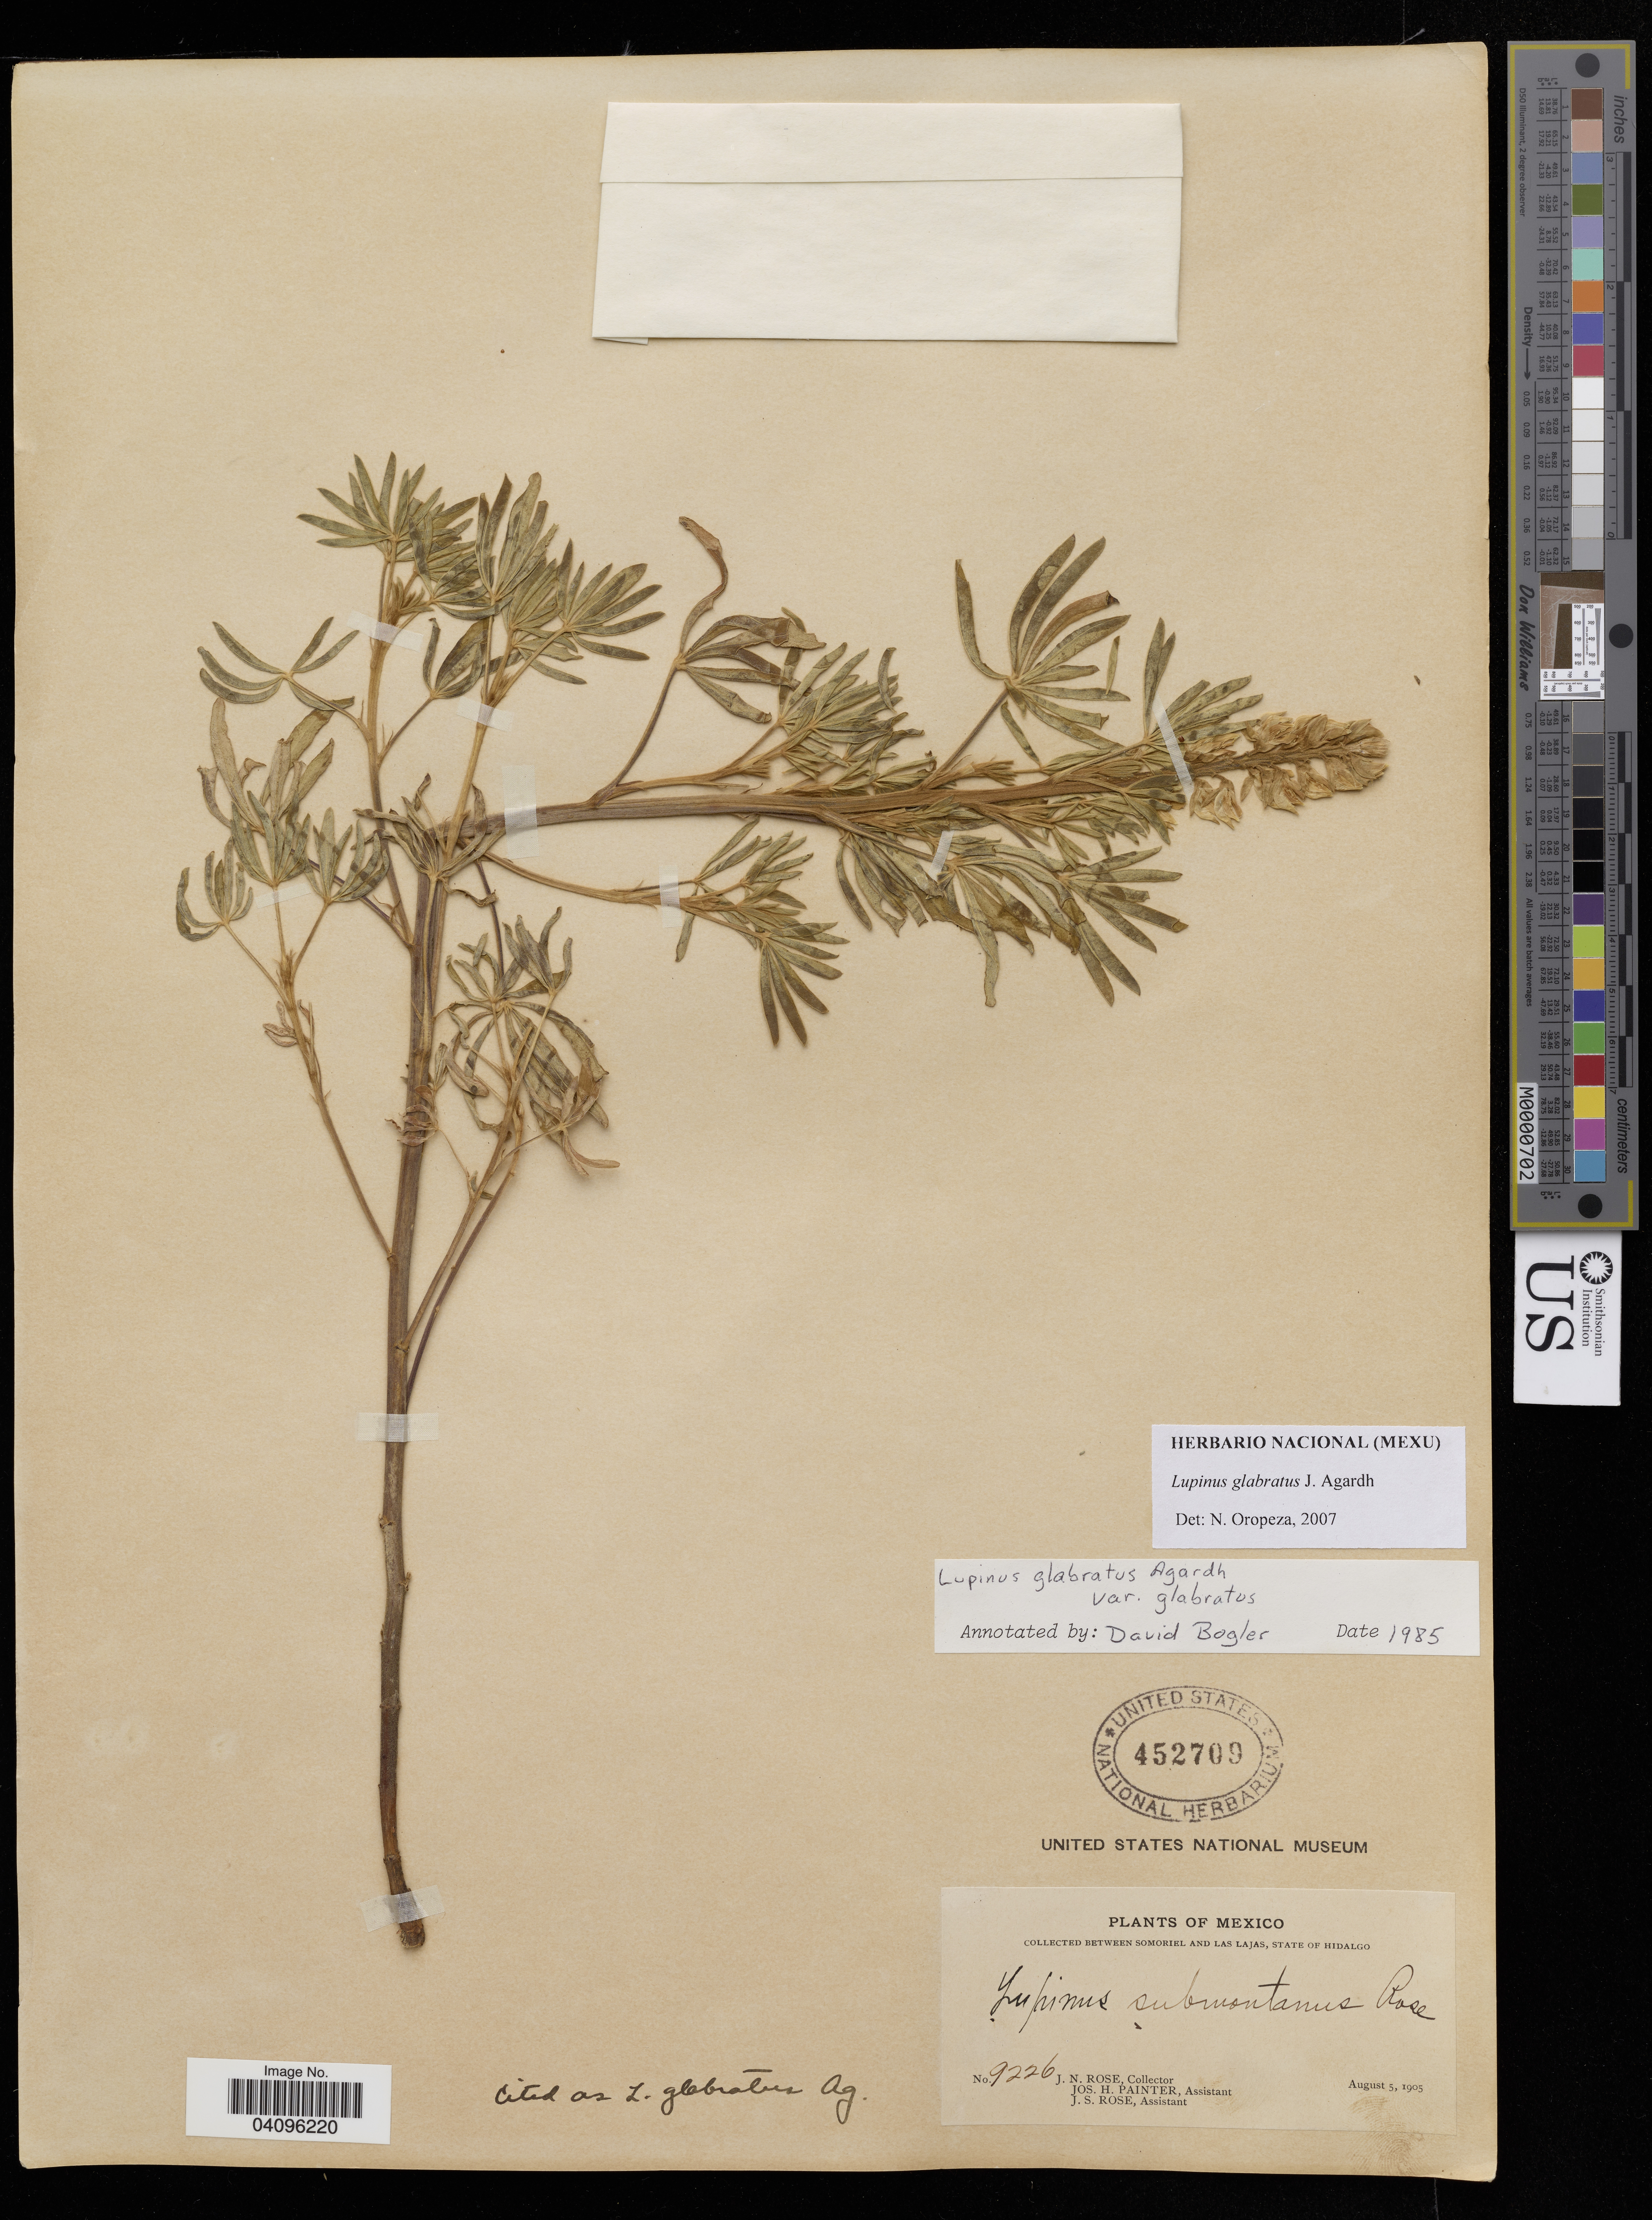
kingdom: Plantae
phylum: Tracheophyta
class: Magnoliopsida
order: Fabales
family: Fabaceae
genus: Lupinus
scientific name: Lupinus glabratus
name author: J. Agardh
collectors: J. N. Rose, J. H. Painter & J. S. Rose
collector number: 9226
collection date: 1905-08-05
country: Mexico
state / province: Hidalgo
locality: Between Somoriel and Las Lajas.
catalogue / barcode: US 452709